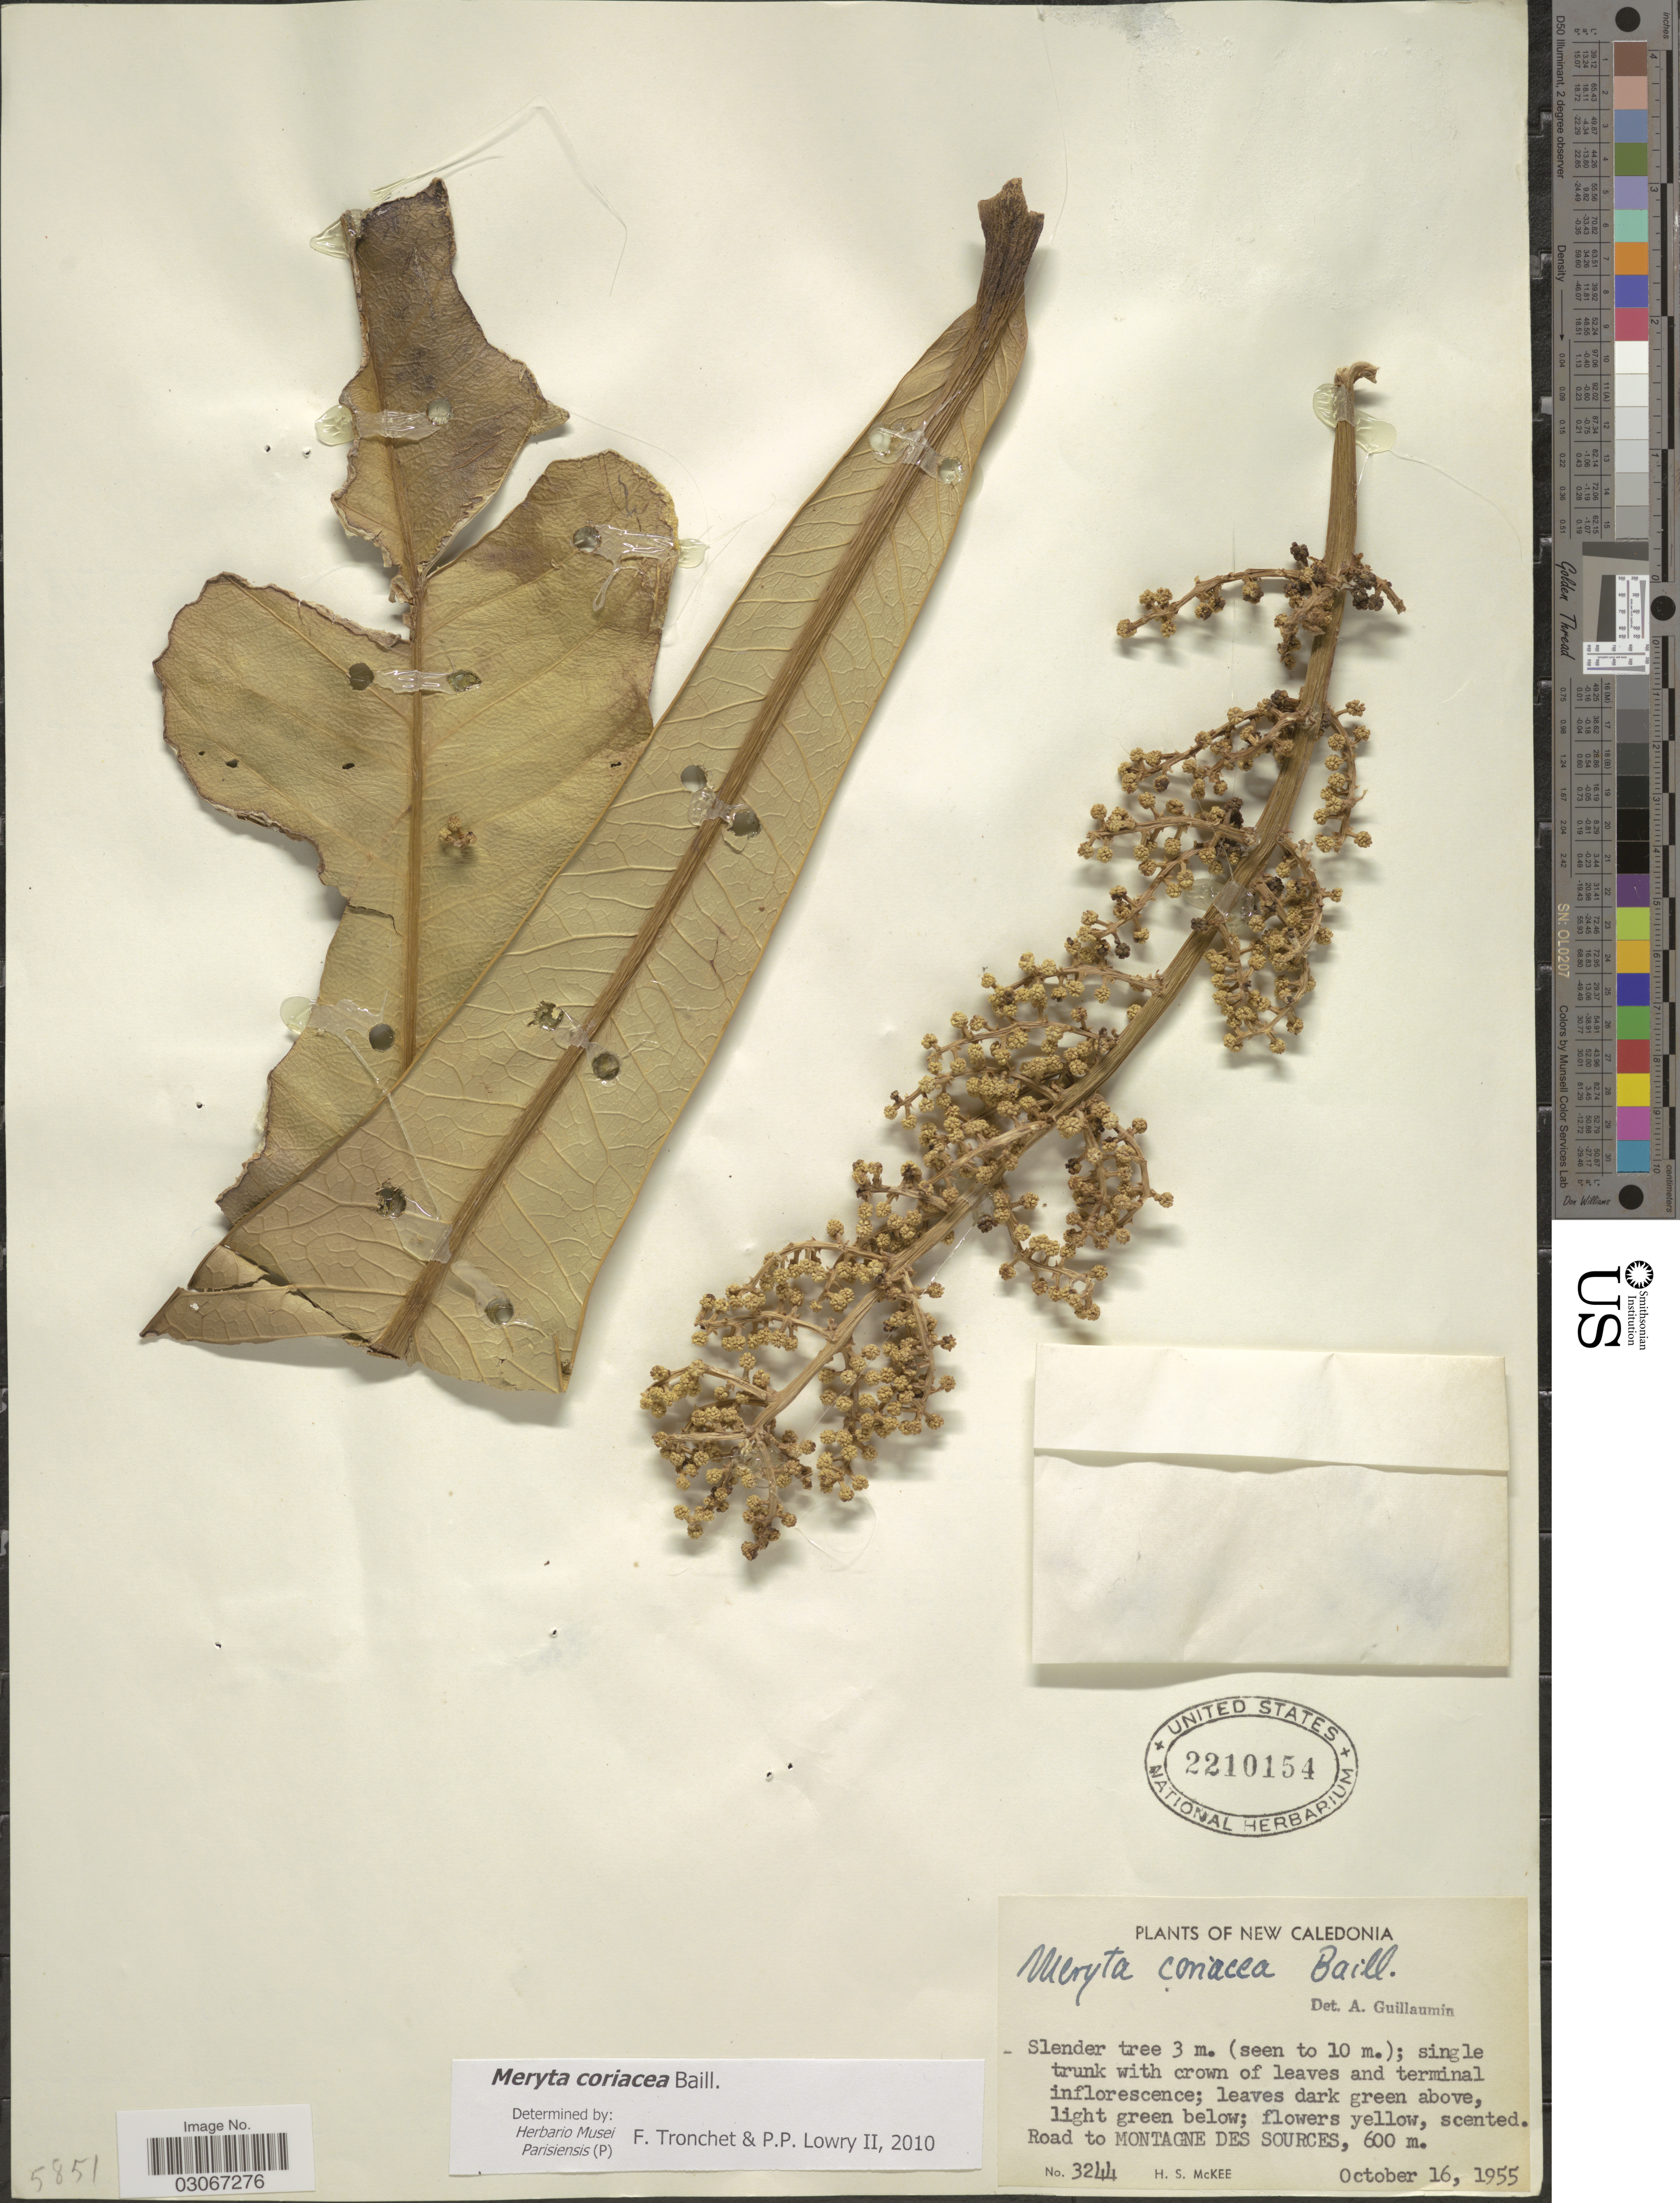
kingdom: Plantae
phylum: Tracheophyta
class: Magnoliopsida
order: Apiales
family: Araliaceae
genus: Meryta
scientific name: Meryta coriacea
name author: Baill.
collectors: H. S. McKee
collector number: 3244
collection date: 1955-10-16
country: New Caledonia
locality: Road to Montagne Des Sources.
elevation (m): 600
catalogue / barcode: US 2210154